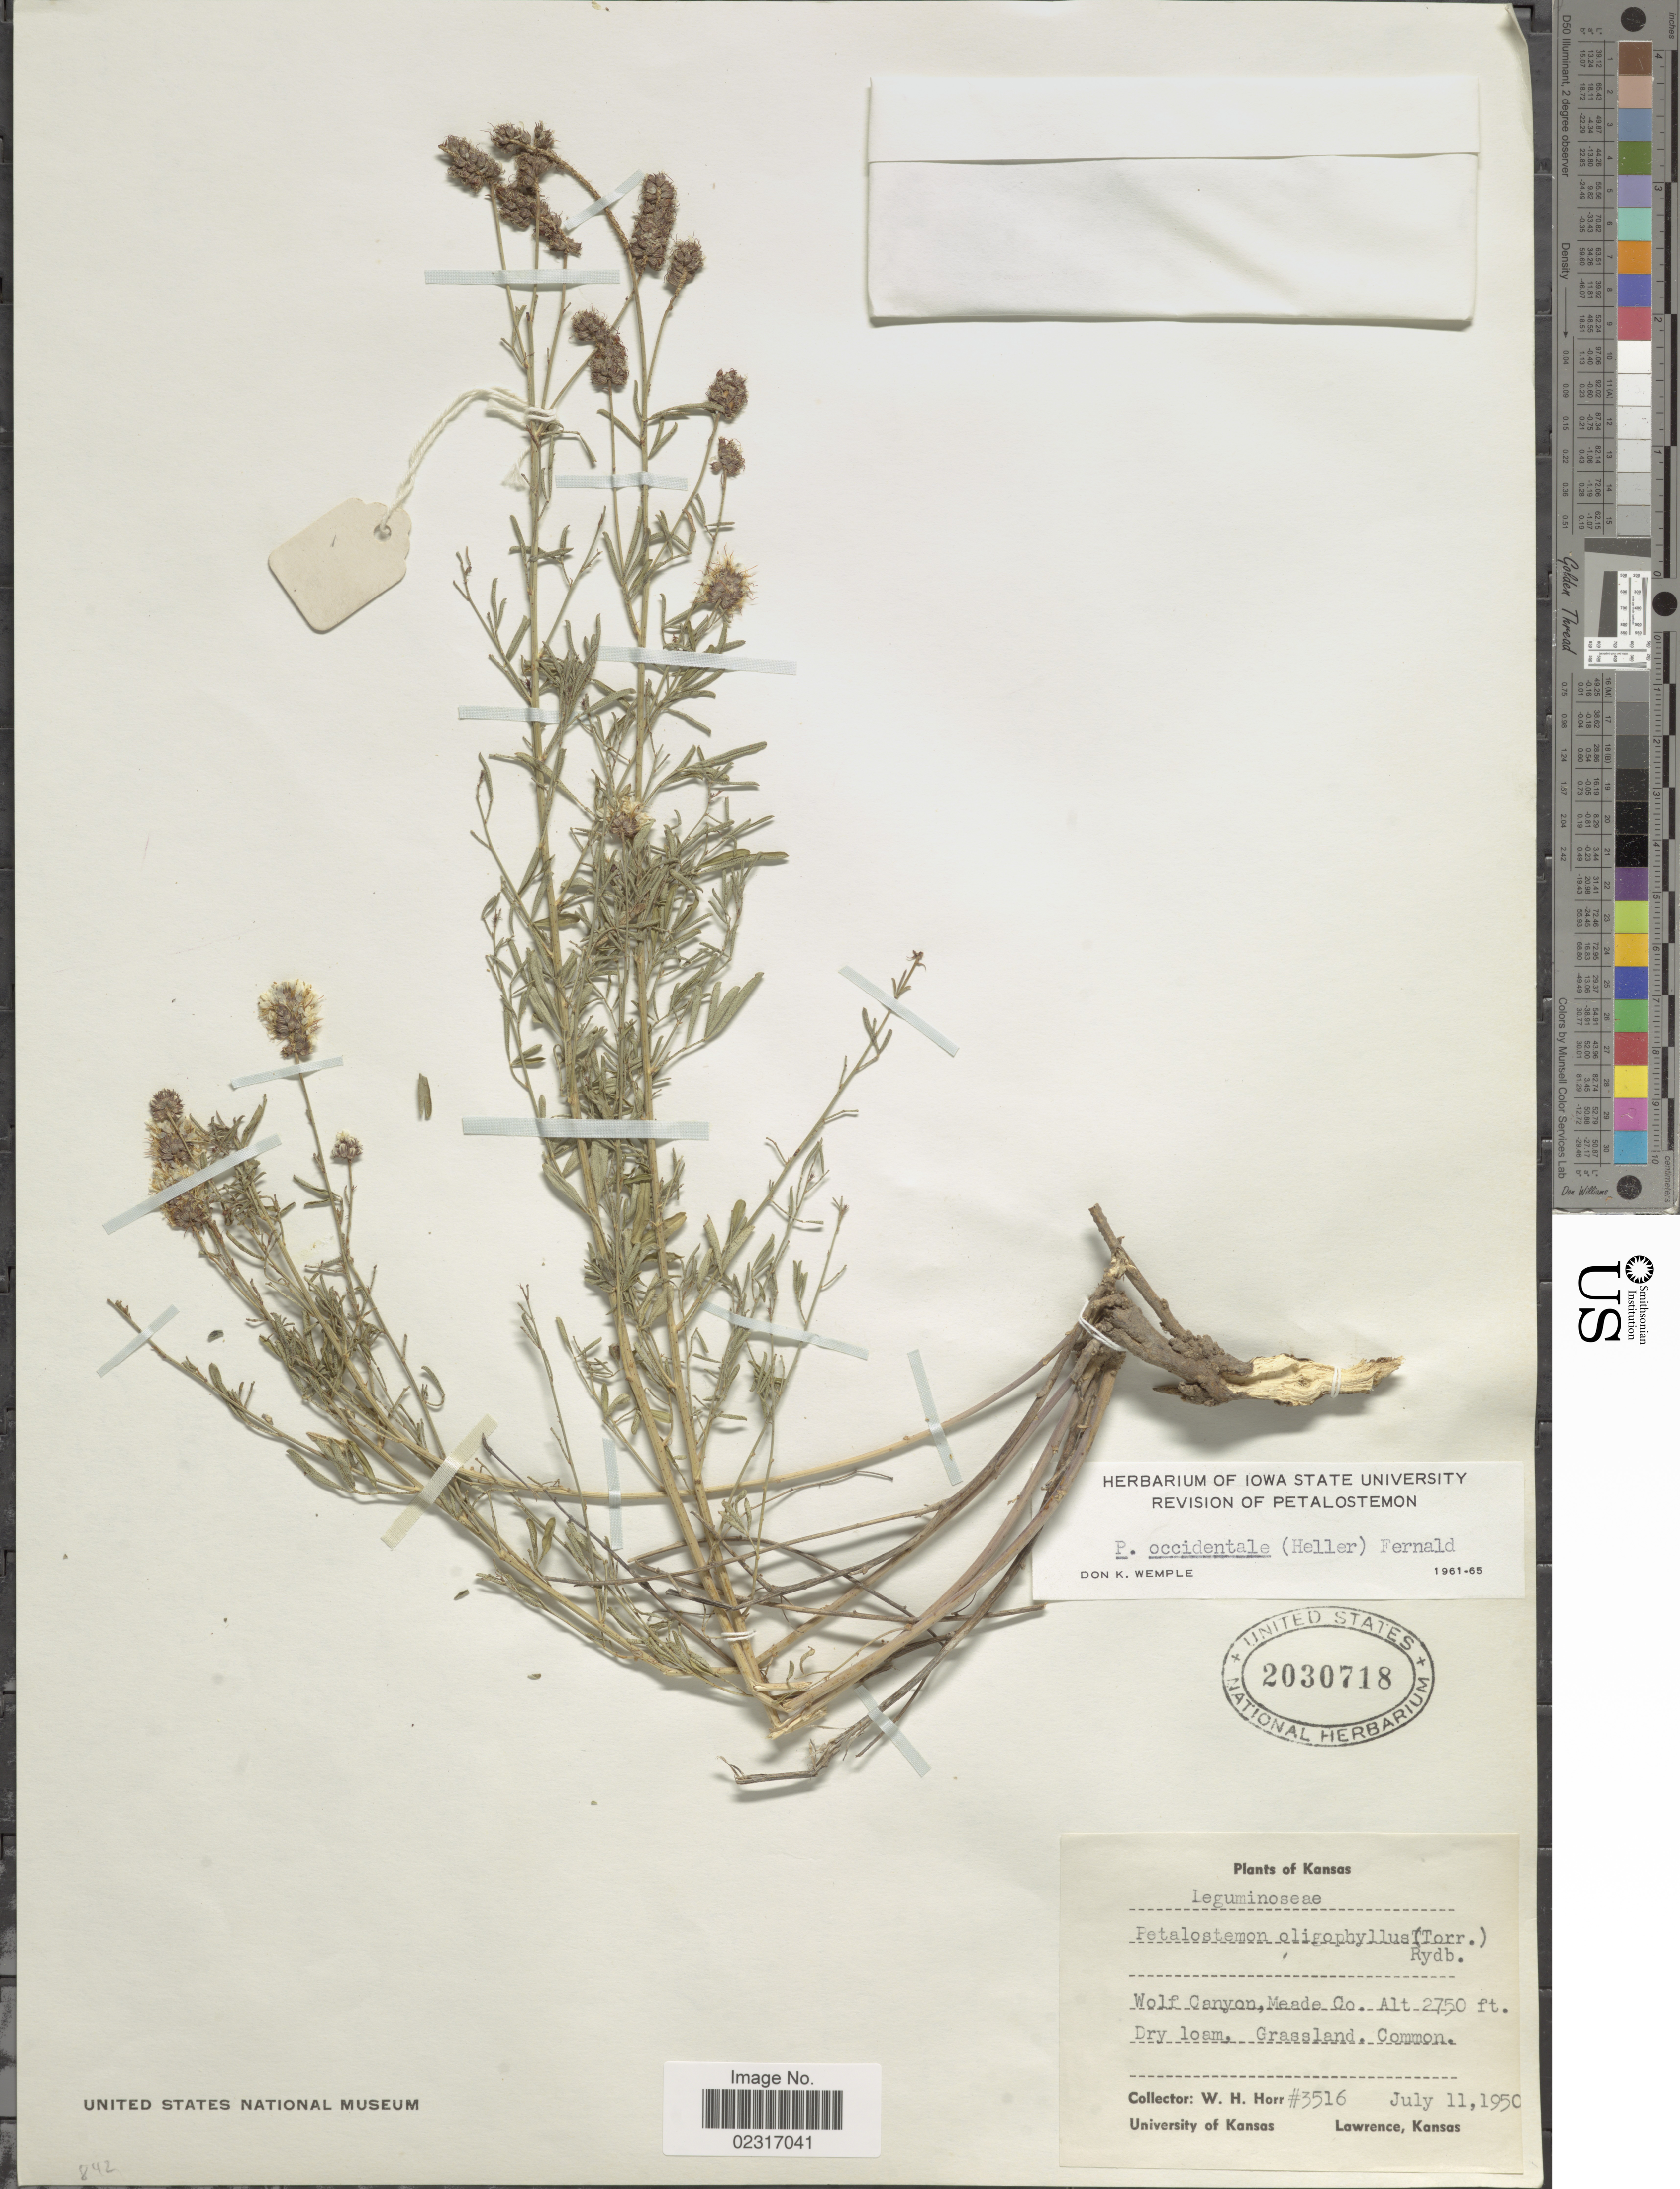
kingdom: Plantae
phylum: Tracheophyta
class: Magnoliopsida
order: Fabales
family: Fabaceae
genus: Dalea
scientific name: Dalea candida var. oligophylla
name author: (Torr) Shinners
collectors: W. H. Horr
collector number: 3516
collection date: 1950-07-11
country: United States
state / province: Kansas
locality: Wolf Canyon, Meade Co.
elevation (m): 838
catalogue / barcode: US 2030718